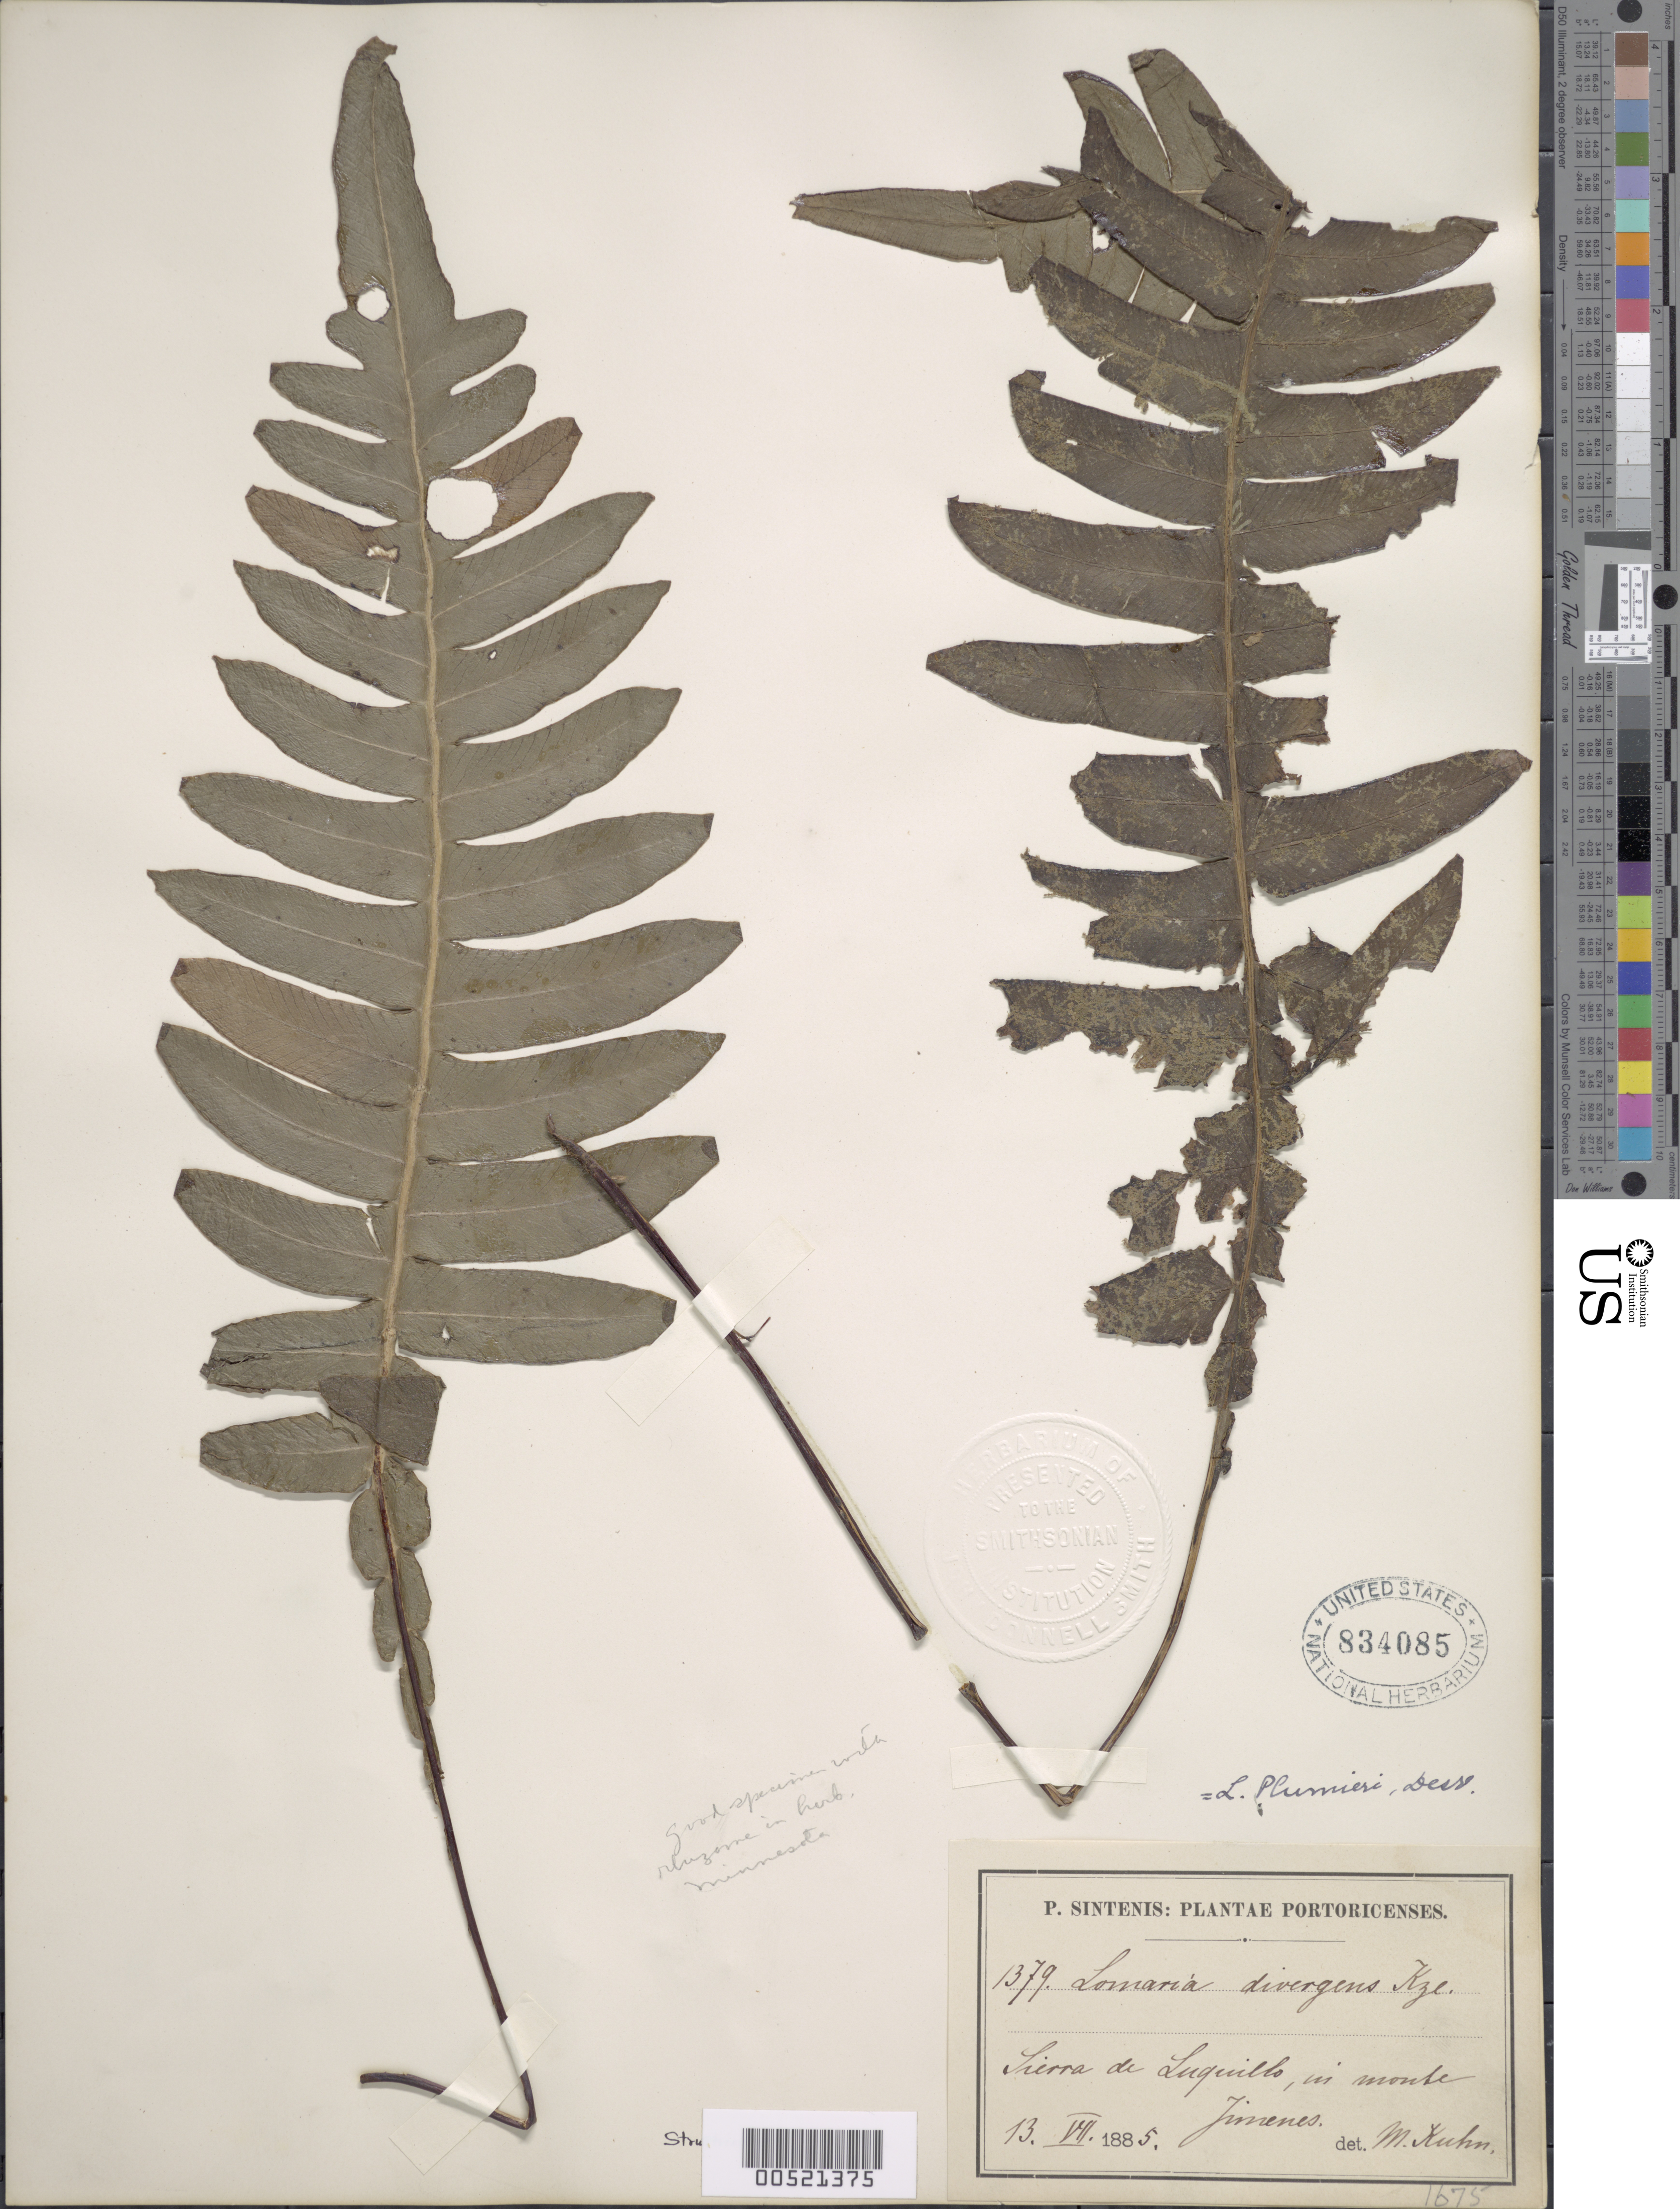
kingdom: Plantae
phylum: Tracheophyta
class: Polypodiopsida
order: Polypodiales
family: Blechnaceae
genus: Blechnum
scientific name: Blechnum exaltatum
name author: (Fée) Duek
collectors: P. Sintenis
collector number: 1379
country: Puerto Rico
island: Greater Antilles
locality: Sierra de Luquillo, in monte Jimenes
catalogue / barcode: US 834085